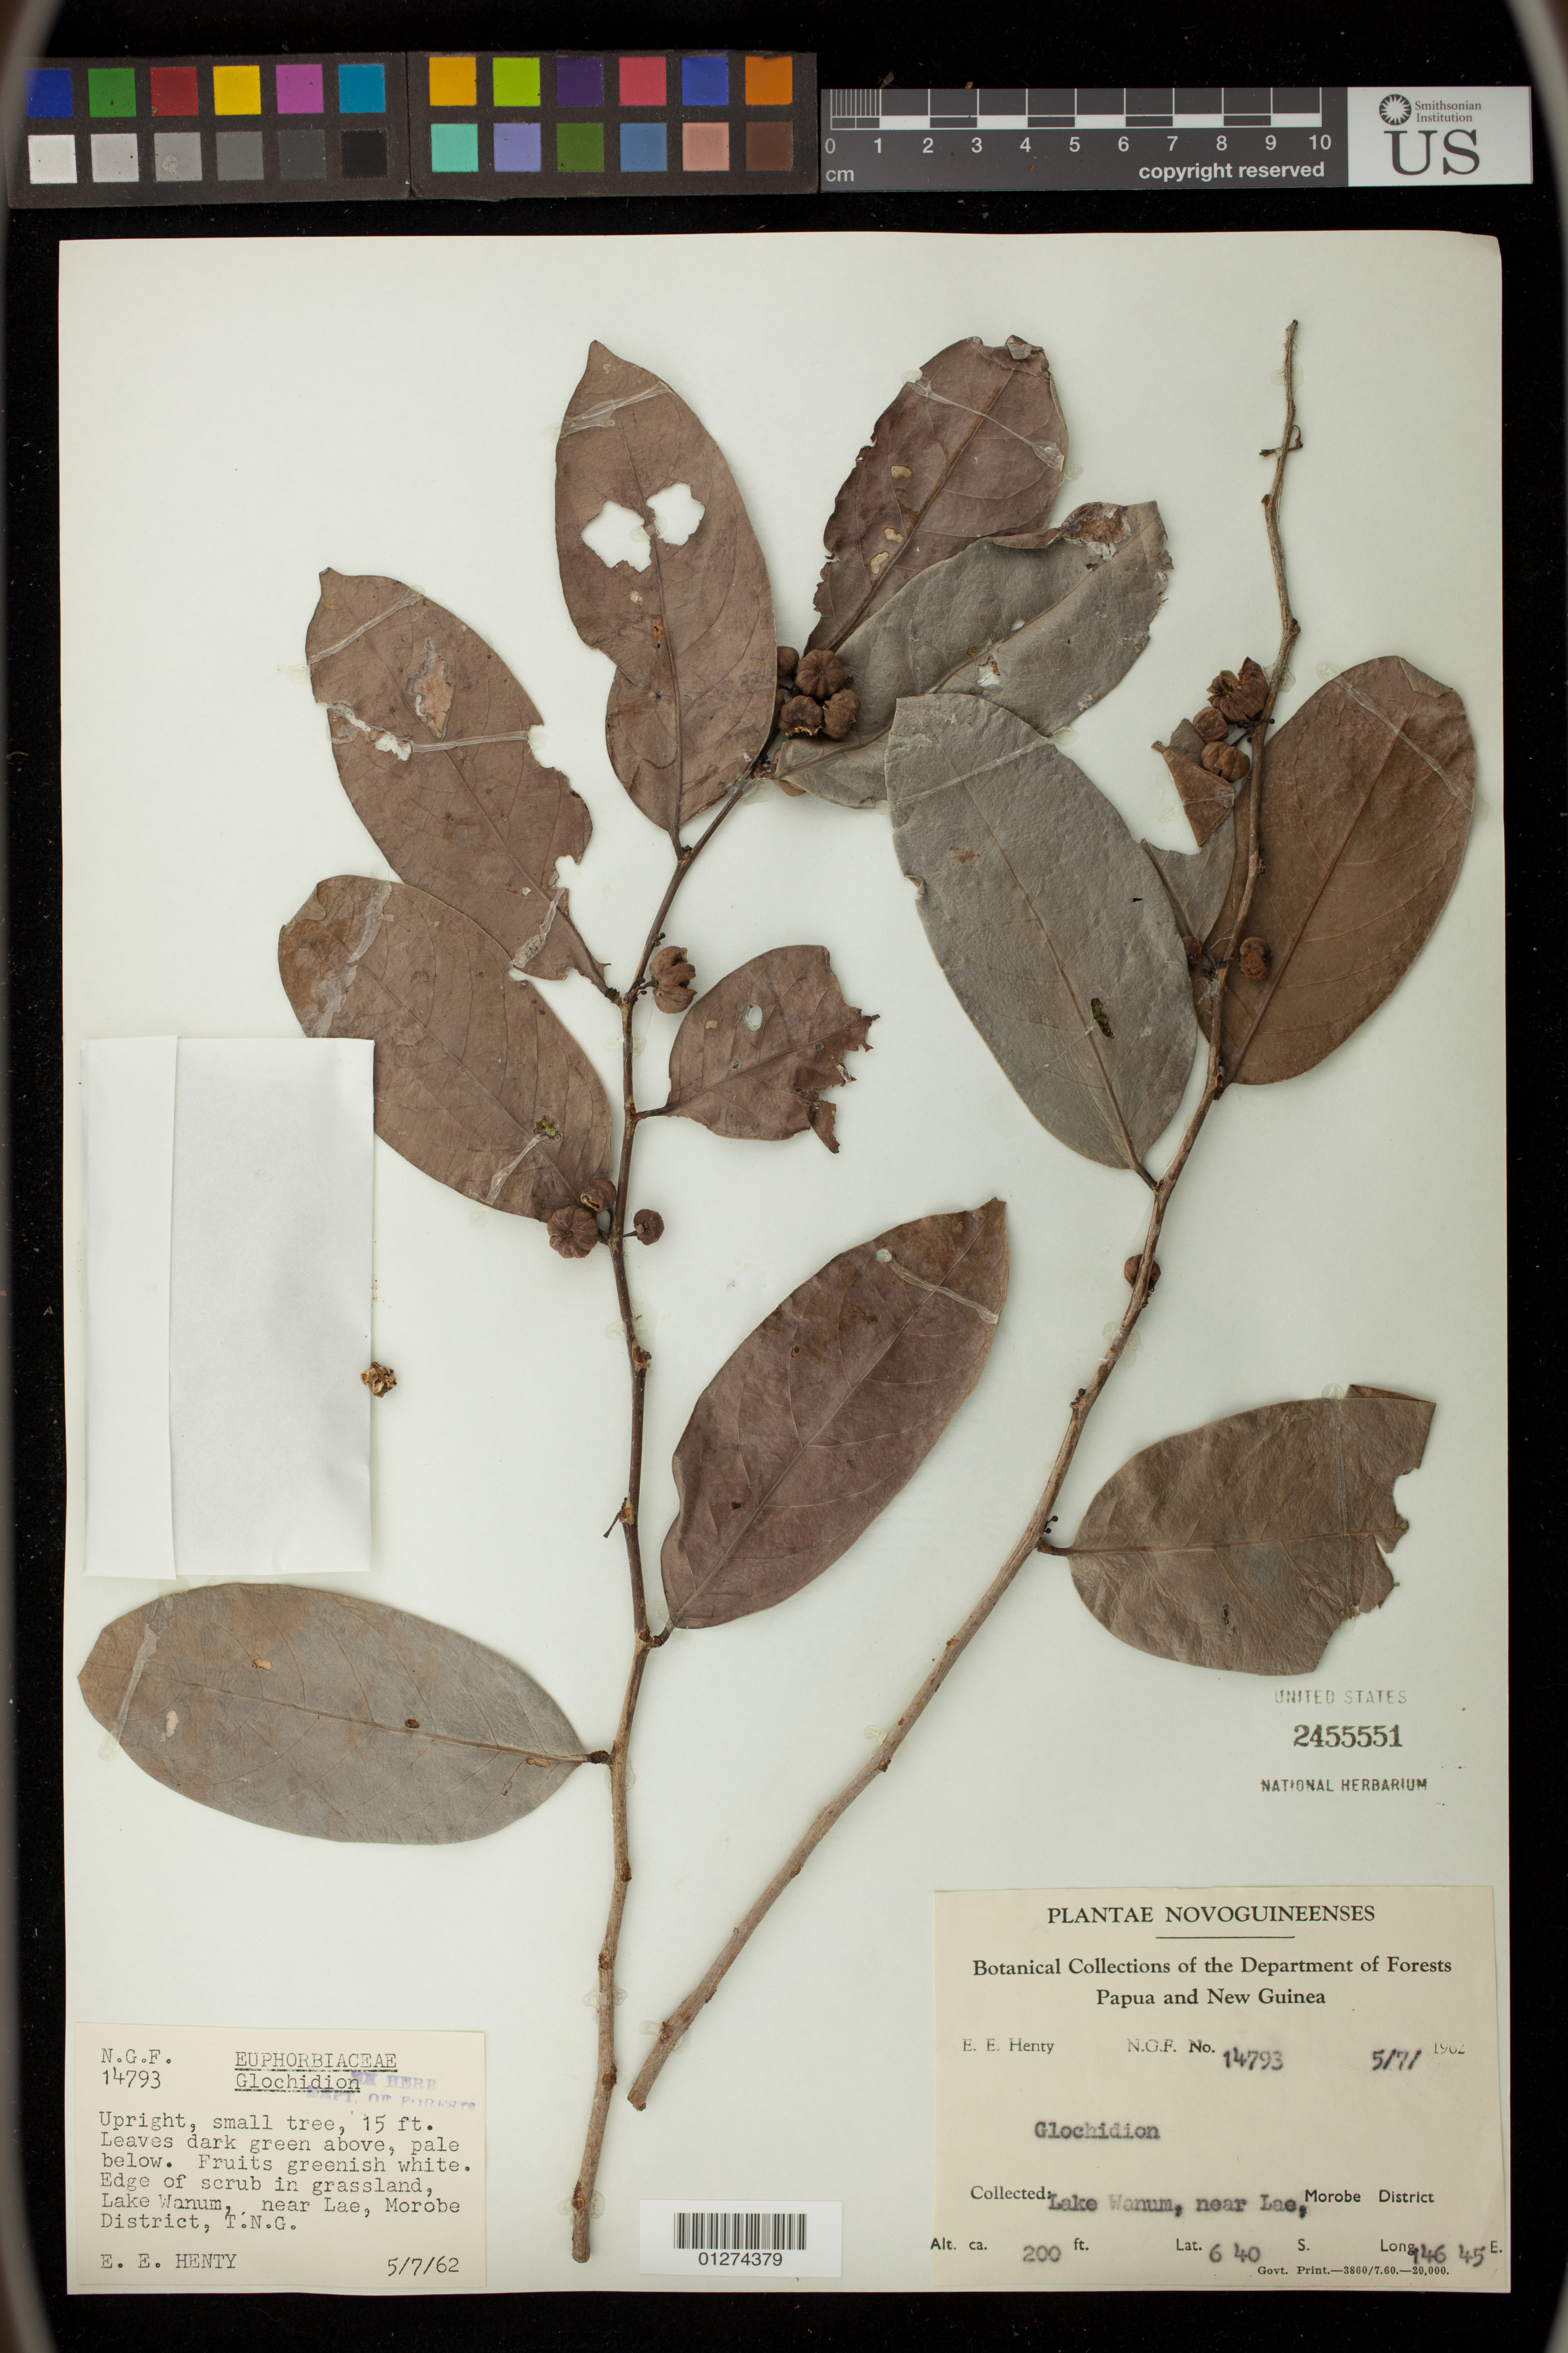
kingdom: Plantae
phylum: Tracheophyta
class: Magnoliopsida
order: Malpighiales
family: Phyllanthaceae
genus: Glochidion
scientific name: Glochidion sp.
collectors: E. Henty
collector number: NGF 14793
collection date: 1962-07-05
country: Papua New Guinea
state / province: Morobe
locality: Lake Wanum, near Lae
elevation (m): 61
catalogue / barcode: US 2455551